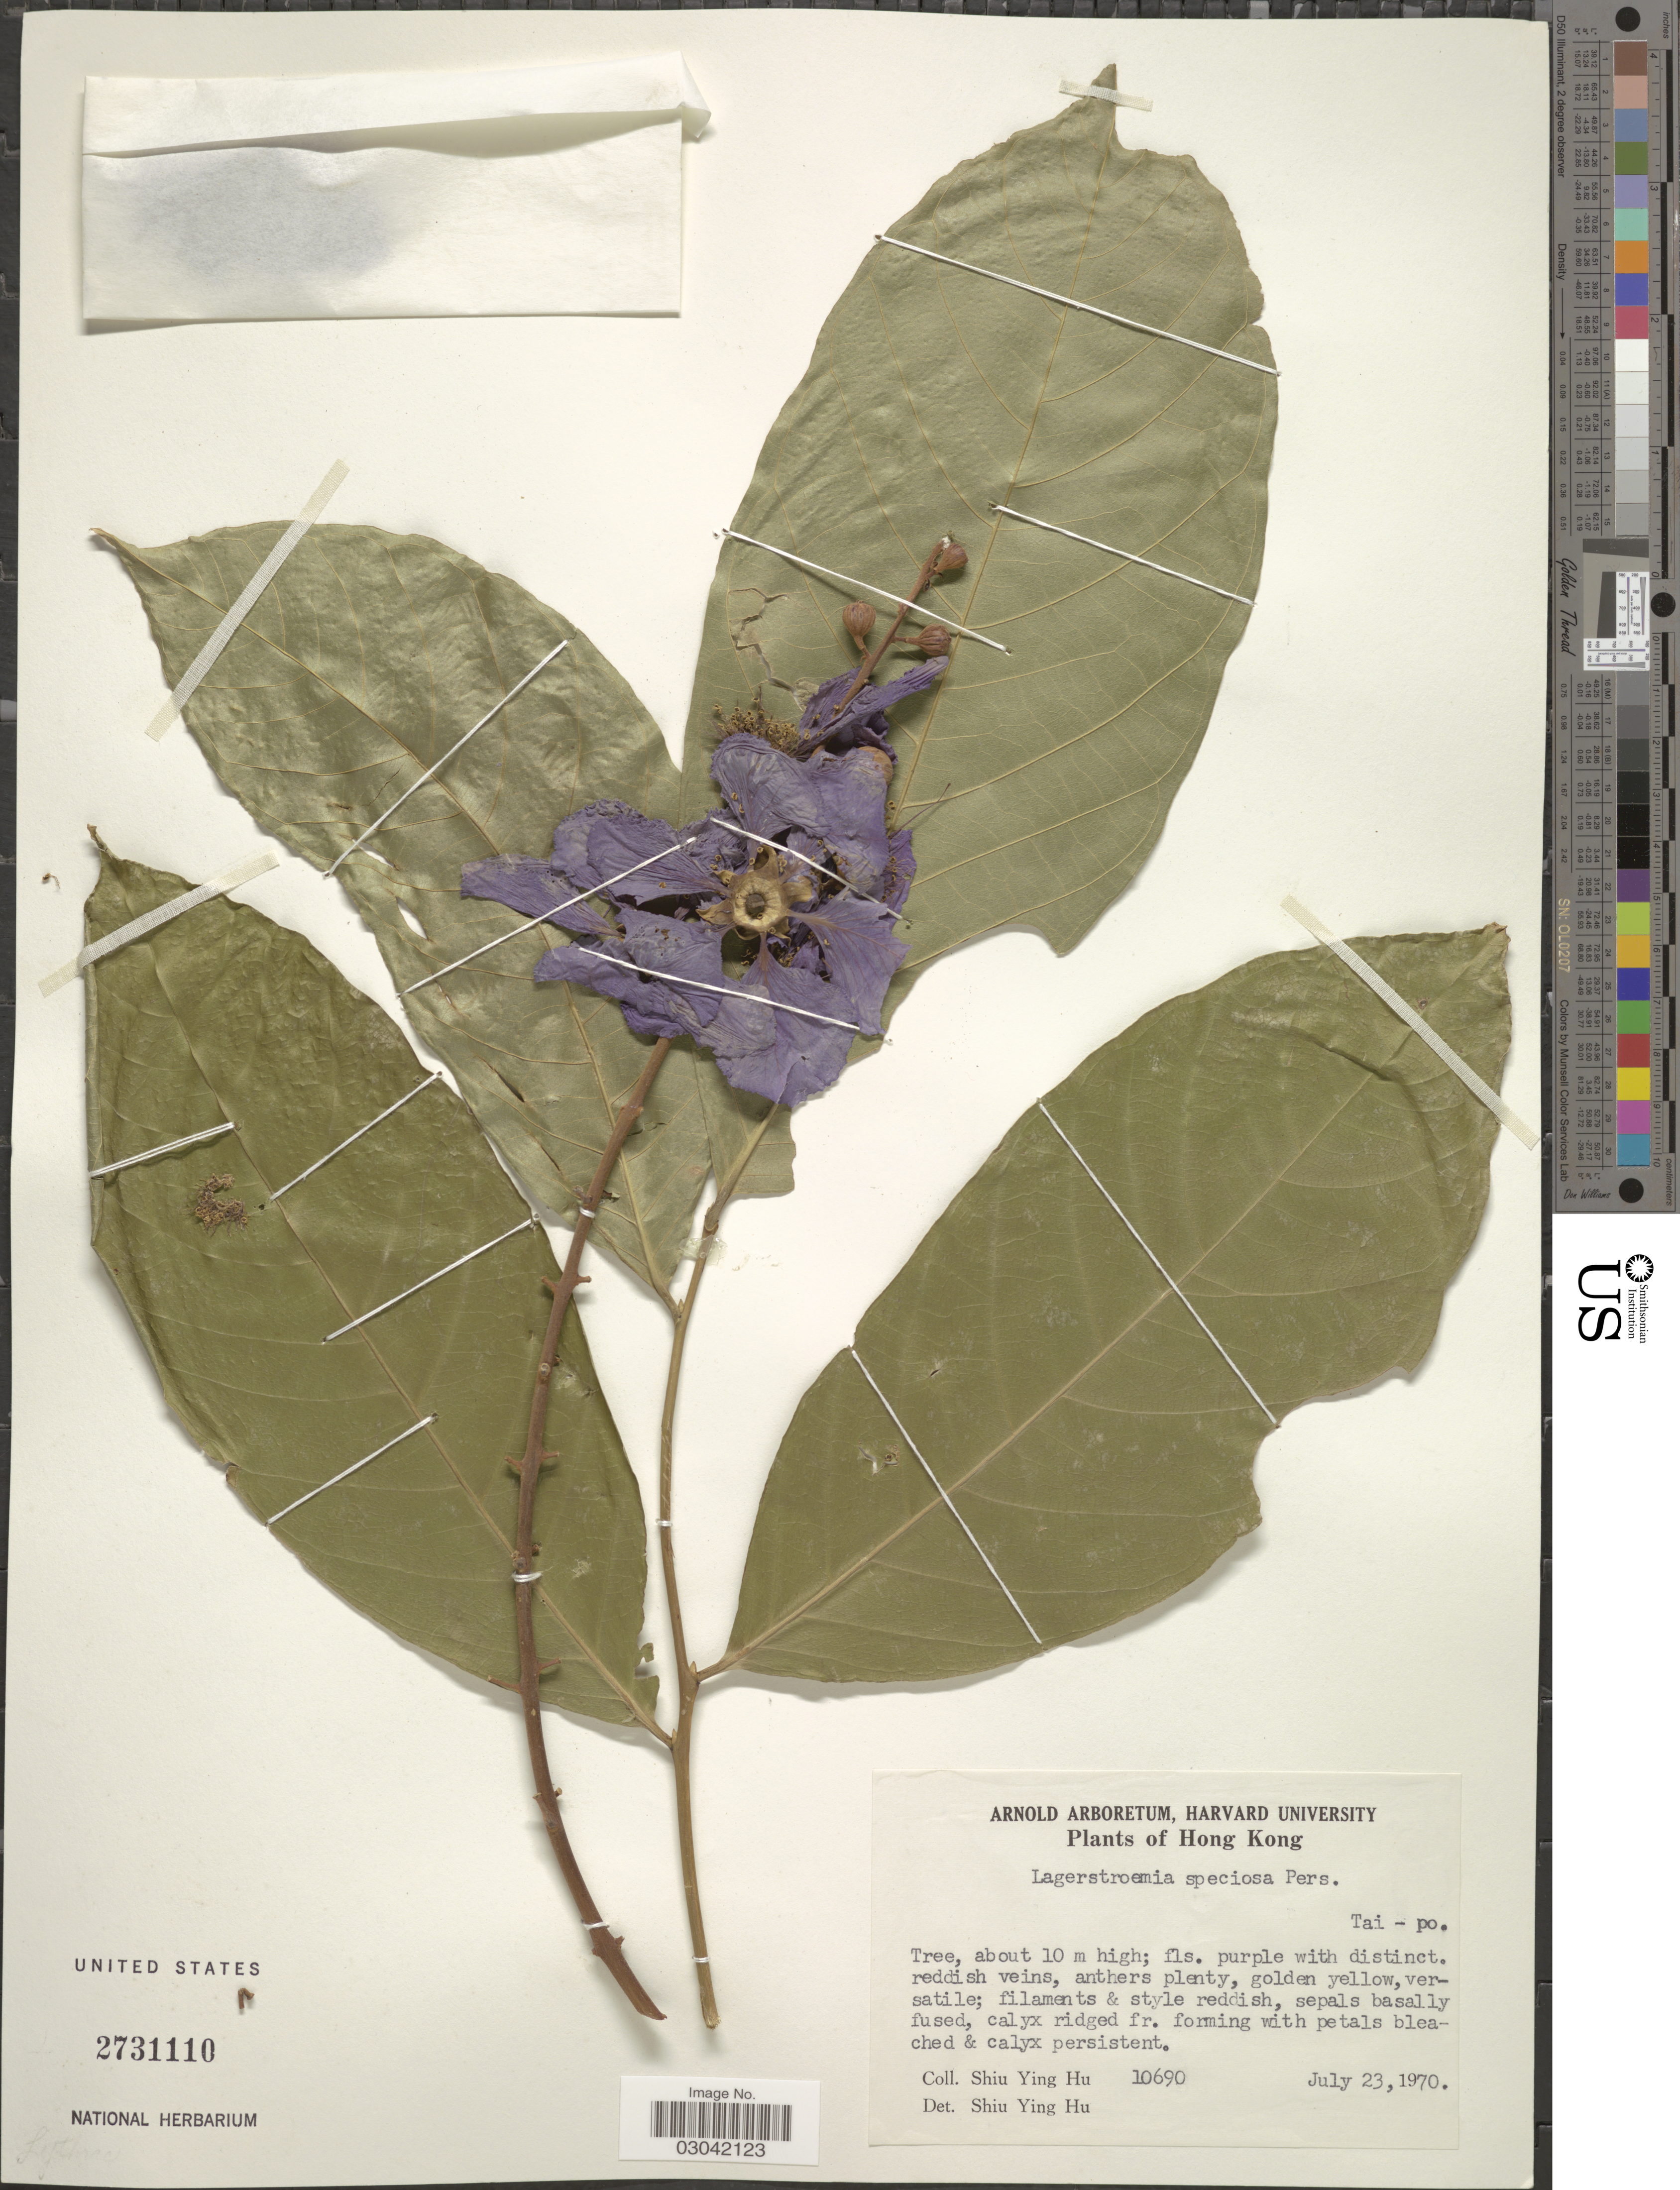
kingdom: Plantae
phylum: Tracheophyta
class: Magnoliopsida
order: Myrtales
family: Lythraceae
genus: Lagerstroemia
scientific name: Lagerstroemia speciosa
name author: (L.) Pers.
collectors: S. Y. Hu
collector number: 10690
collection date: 1970-07-23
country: China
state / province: Hong Kong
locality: Tai - po.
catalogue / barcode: US 2731110